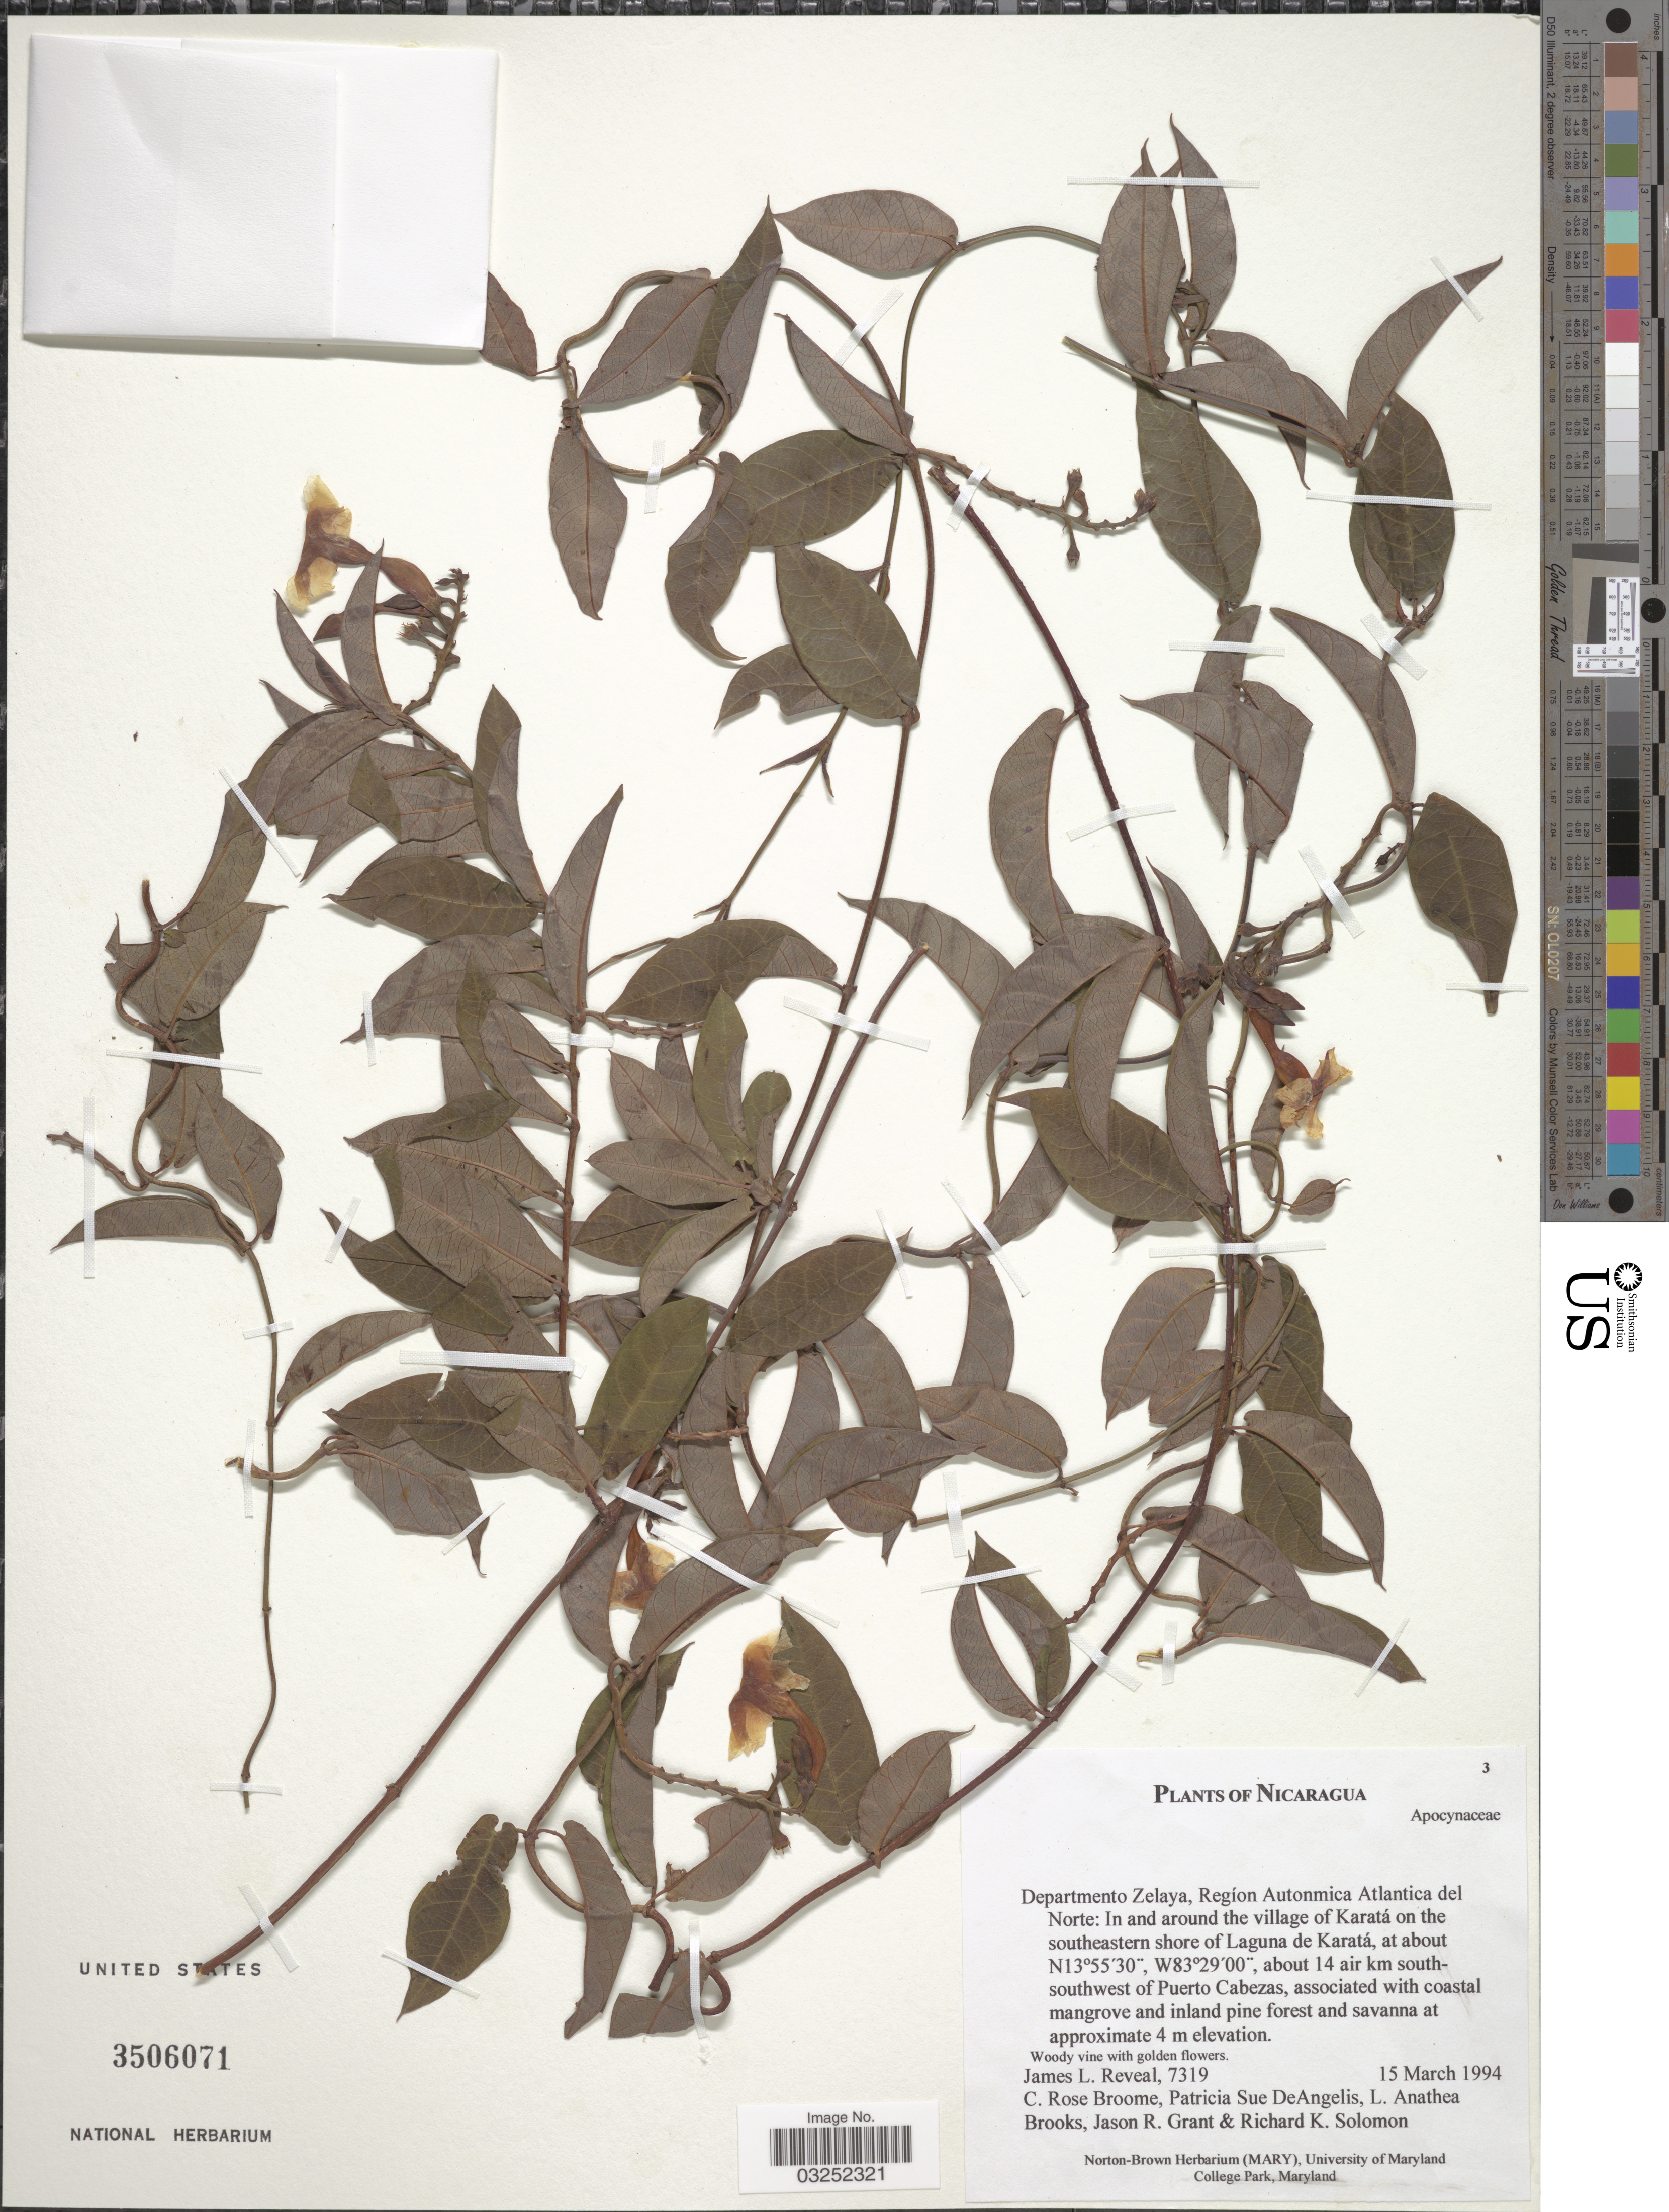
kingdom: Plantae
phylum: Tracheophyta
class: Magnoliopsida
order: Gentianales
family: Apocynaceae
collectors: J. L. Reveal, C. R. Broome, P. DeAngelis, L. Anathea & et al.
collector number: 7319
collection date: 1994-03-15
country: Nicaragua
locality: Departmento Zelaya, Regíon Autonmica Atlantica del Norte: In and around the village of Karatá on the southeastern shore of Laguna de Karatá, about 14 air km south soutwest of Puerto Cabezas.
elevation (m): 4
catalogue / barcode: US 3506071